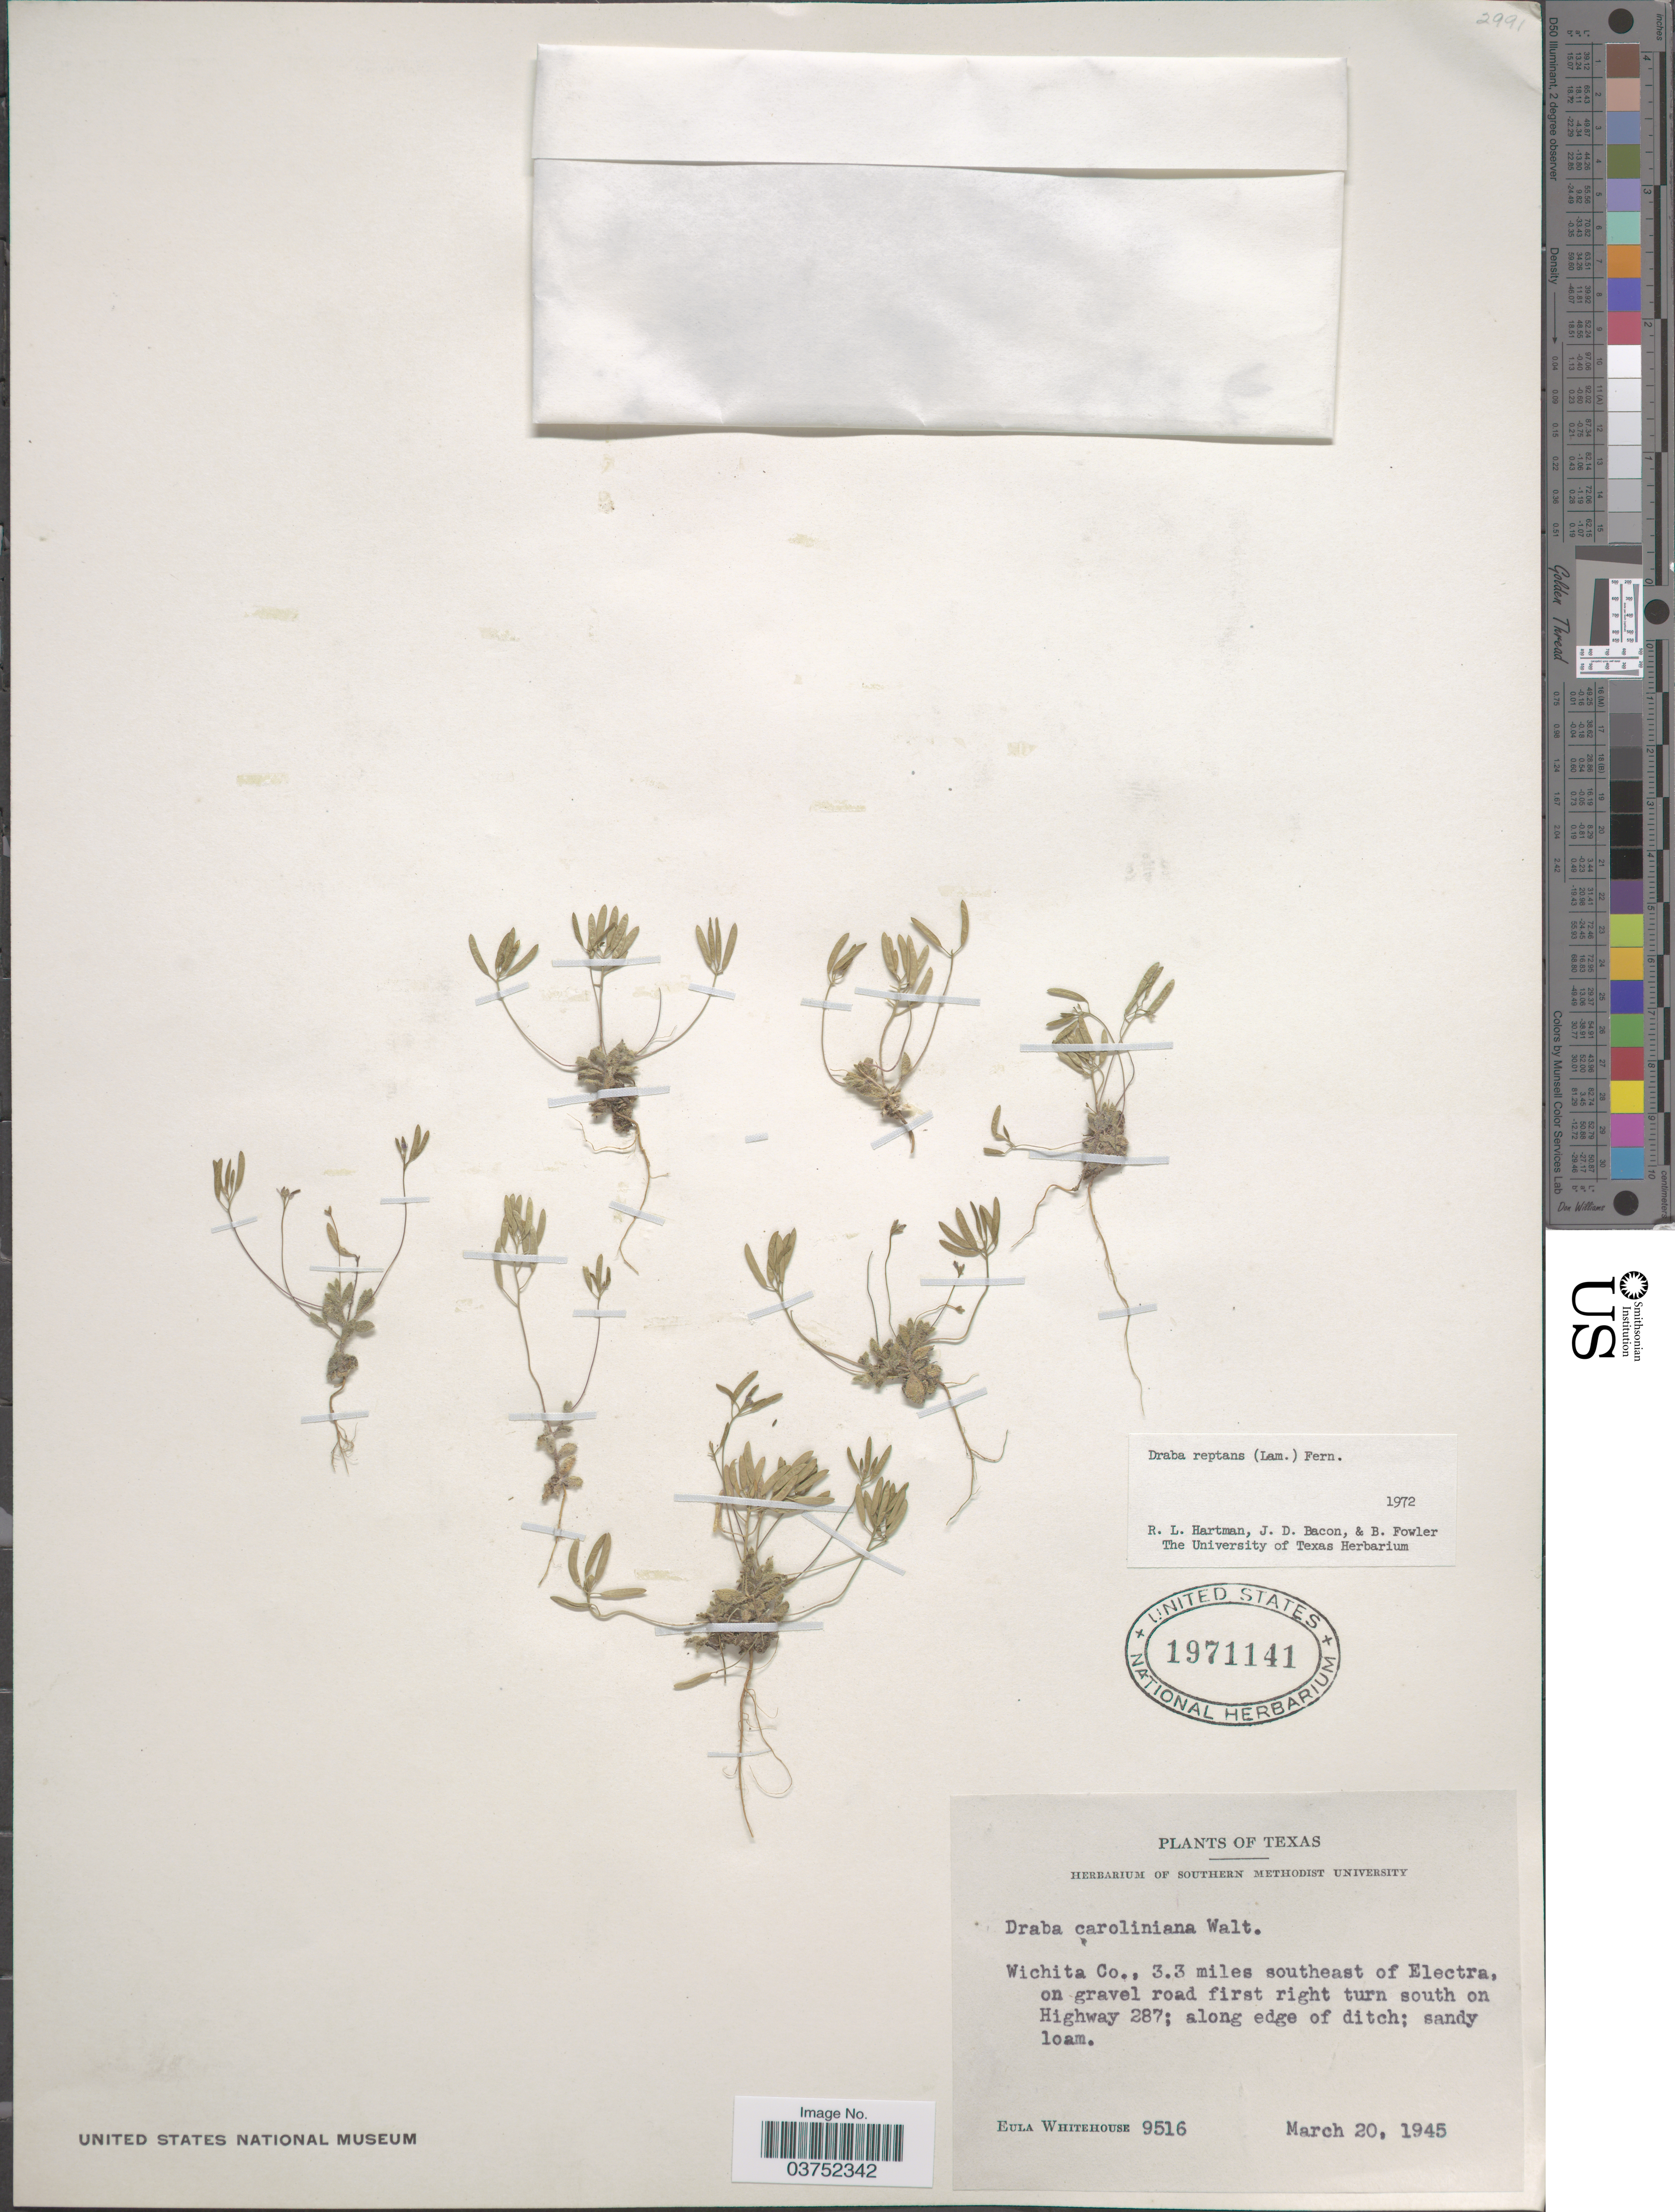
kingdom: Plantae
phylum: Tracheophyta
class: Magnoliopsida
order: Brassicales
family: Brassicaceae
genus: Draba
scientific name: Draba reptans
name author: (Lam.) Fernald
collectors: E. Whitehouse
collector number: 9516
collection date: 1945-03-20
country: United States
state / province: Texas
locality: Wichita Co., 3.3 miles southeast of Electra, on gravel road first right turn south on Highway 287; along edge of ditch.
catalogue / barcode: US 1971141